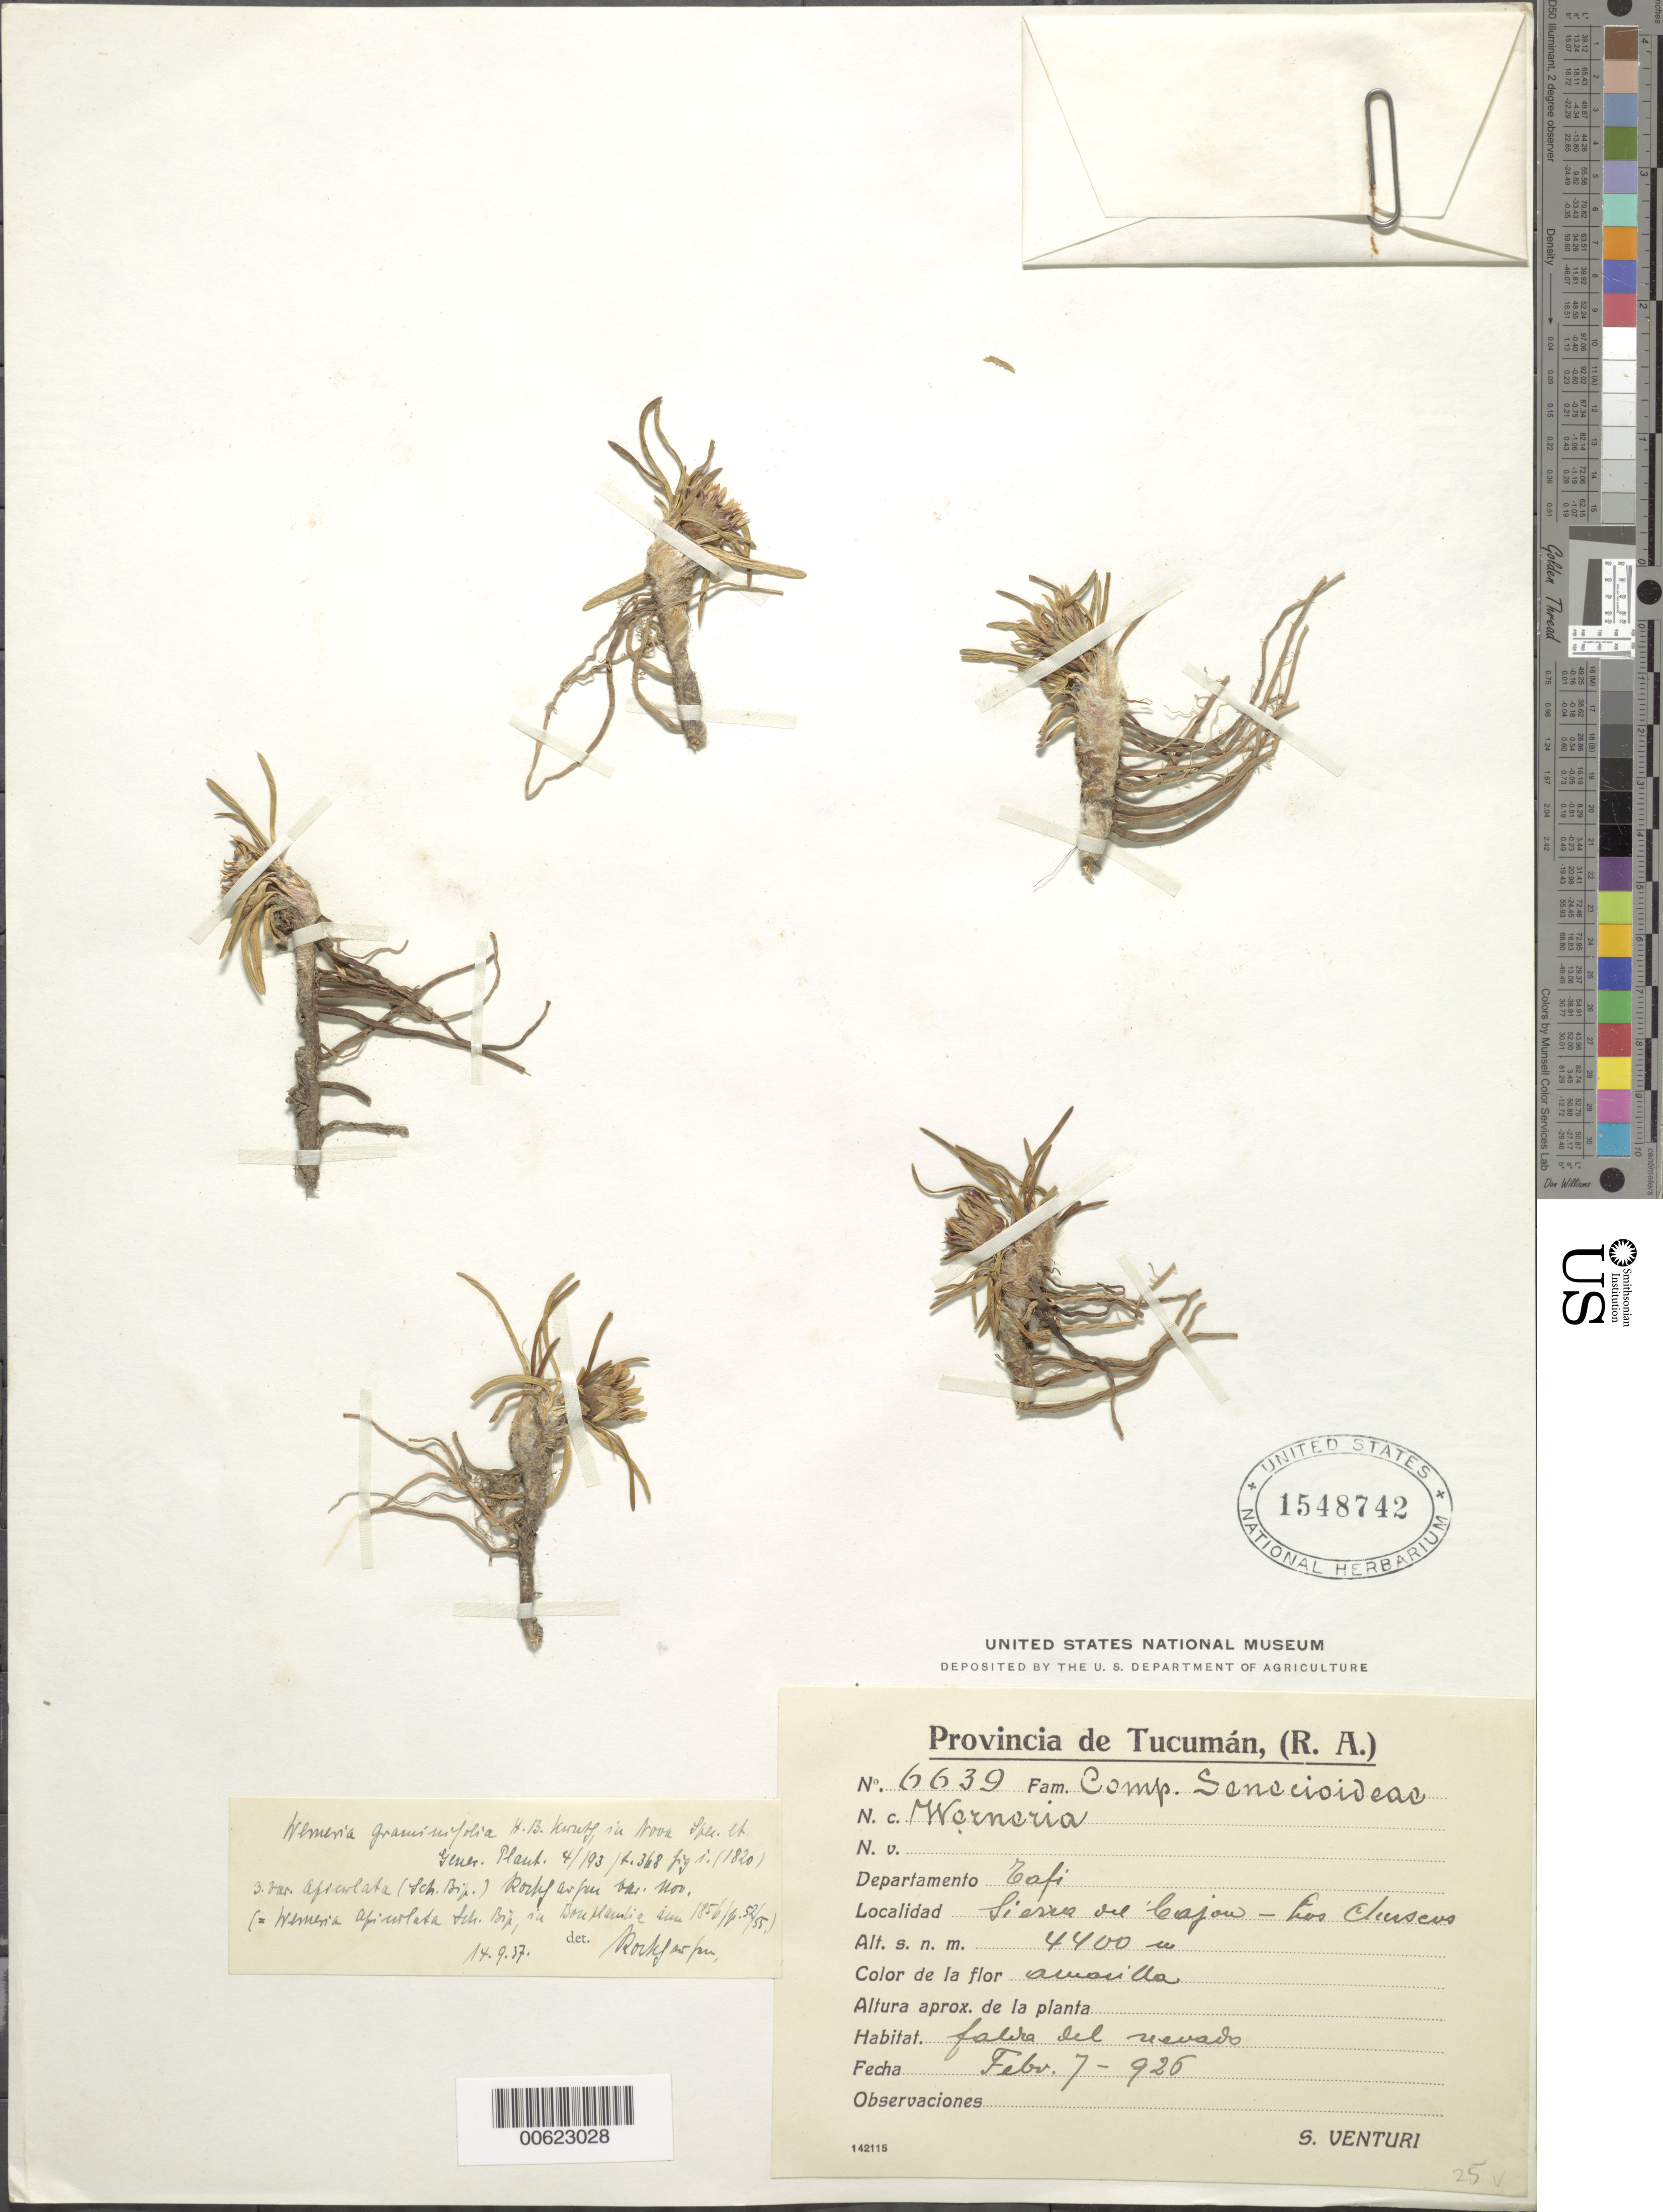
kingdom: Plantae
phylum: Tracheophyta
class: Magnoliopsida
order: Asterales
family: Asteraceae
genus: Werneria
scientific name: Werneria pygmaea complex graminifolia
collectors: S. Venturi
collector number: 6639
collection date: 1926-02-07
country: Argentina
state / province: Tucuman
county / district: Tafi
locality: Sierra del Cajón, Los Chioscis [sic]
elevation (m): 4400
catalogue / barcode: US 1548742